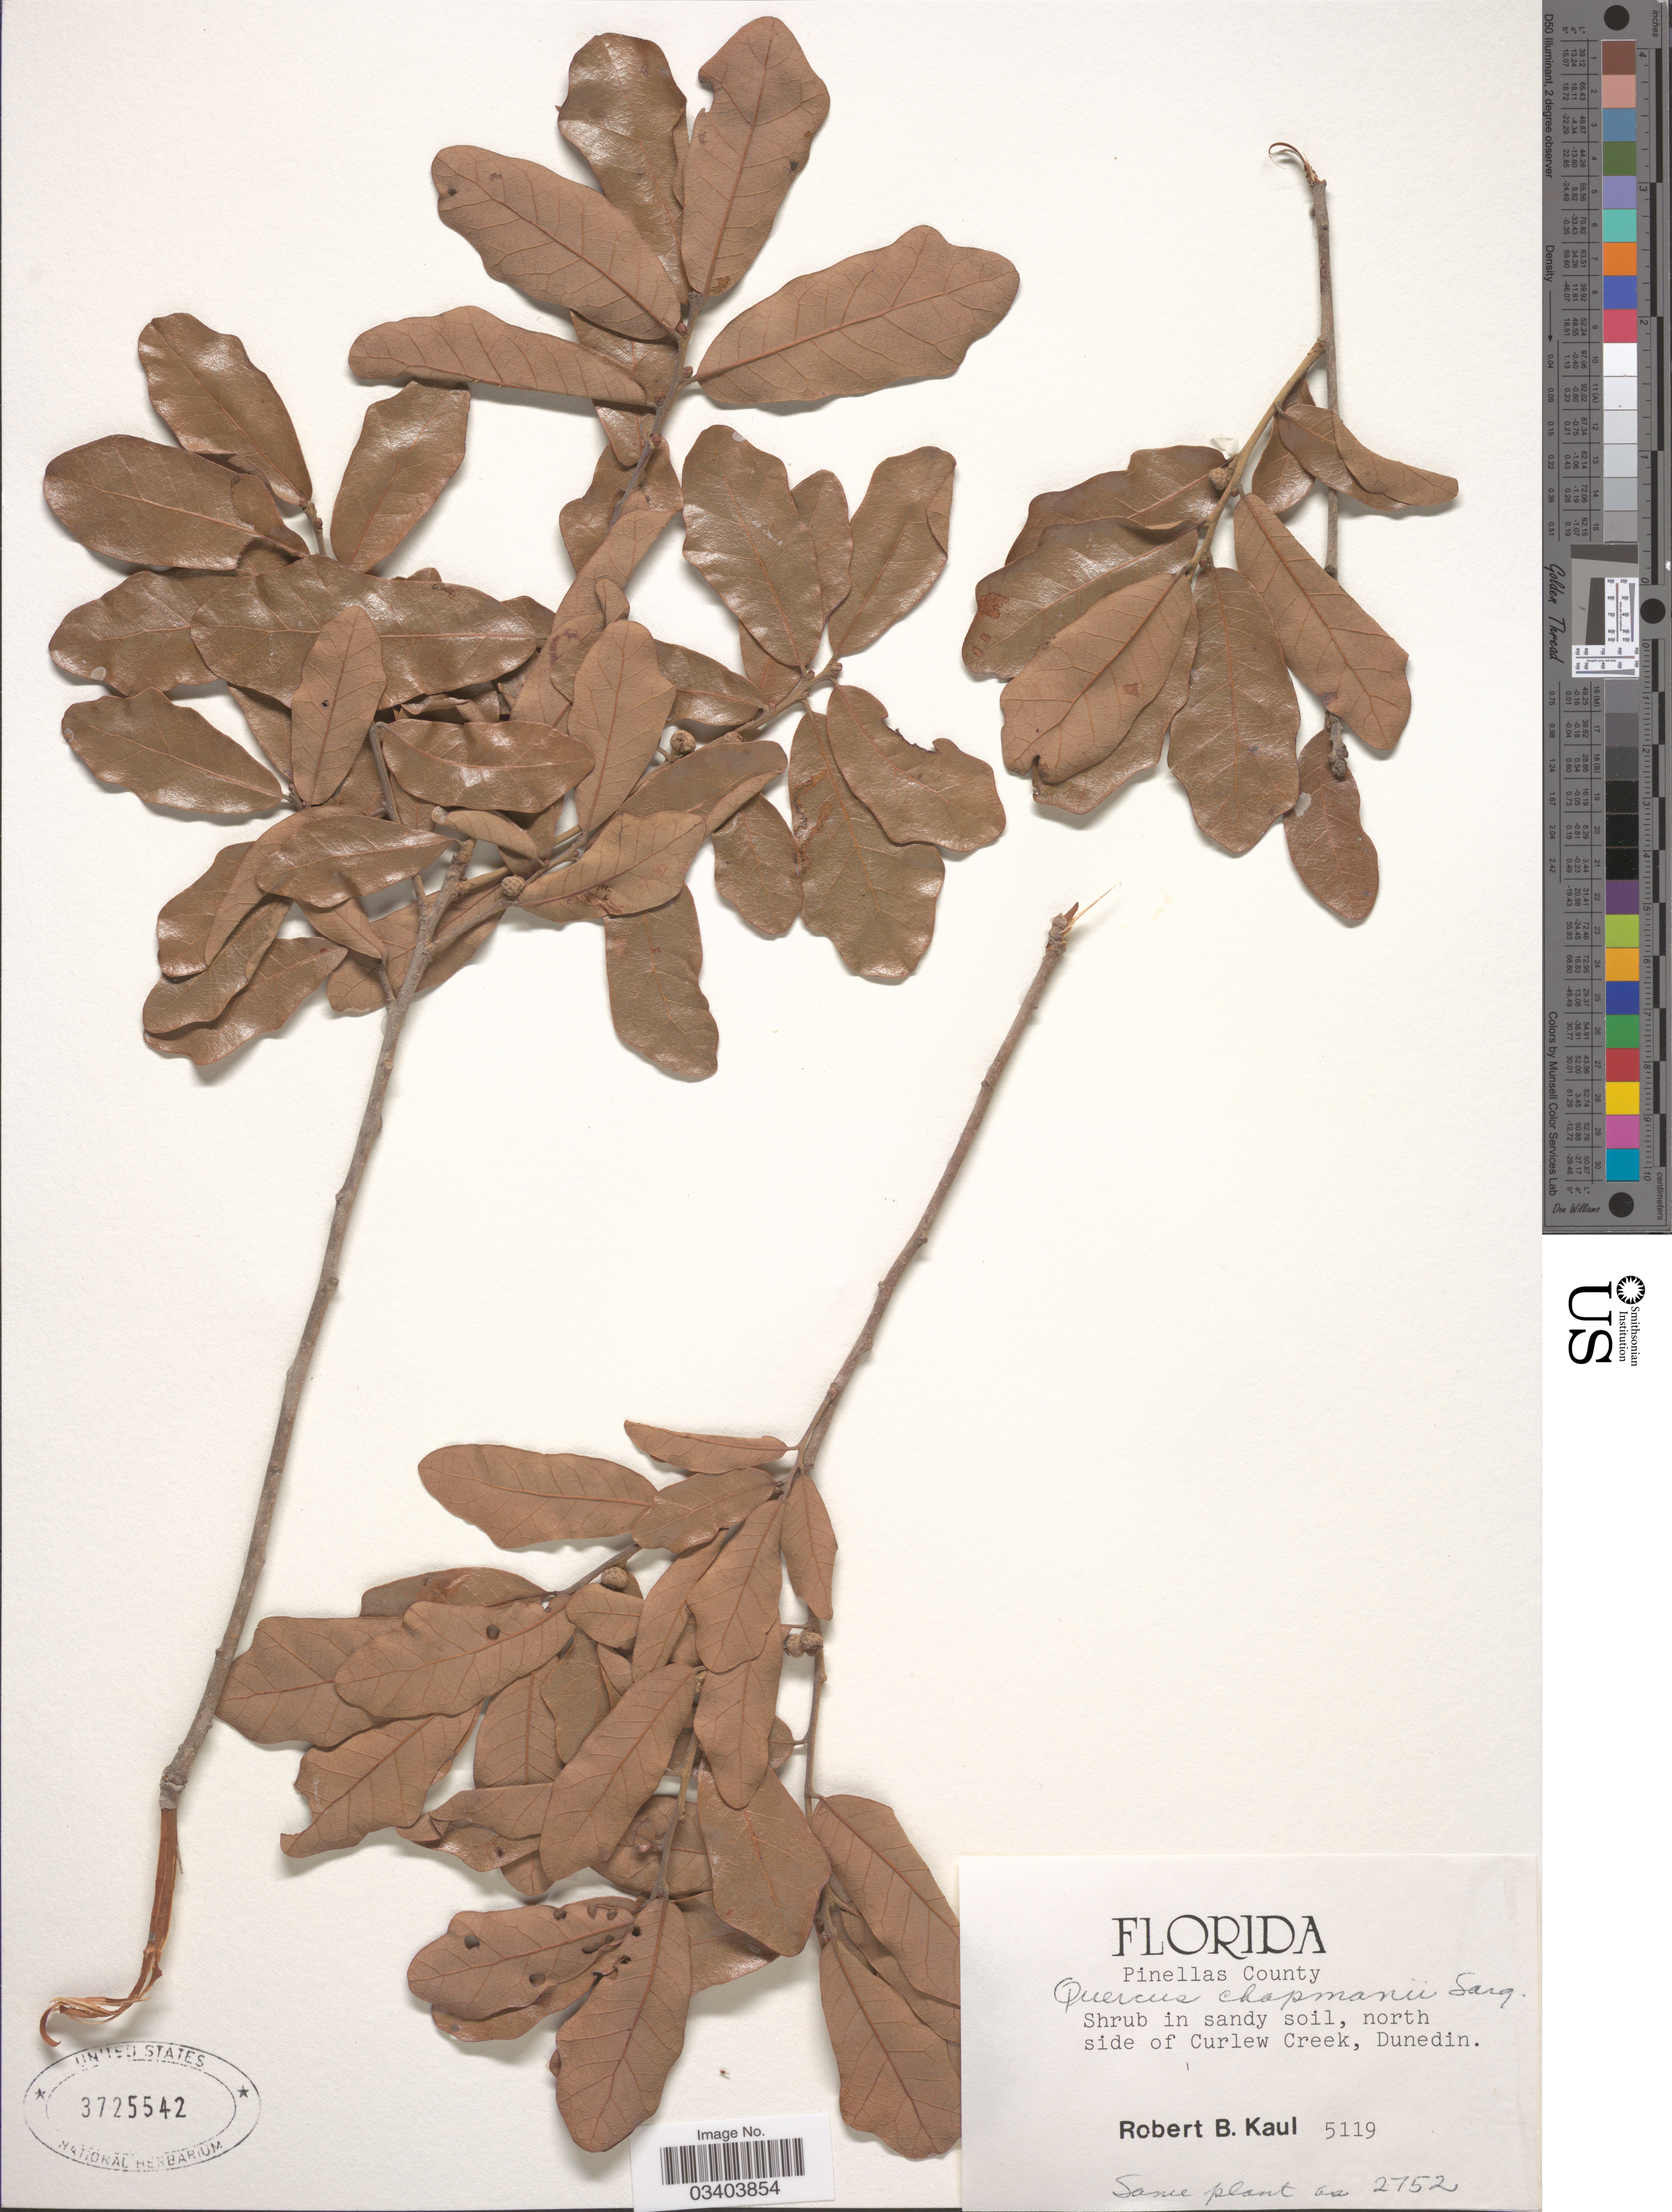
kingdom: Plantae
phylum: Tracheophyta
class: Magnoliopsida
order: Fagales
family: Fagaceae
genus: Quercus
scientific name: Quercus chapmanii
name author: Sarg.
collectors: R. Kaul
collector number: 5119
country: United States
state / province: Florida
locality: Pinellas County. North side of Curlew Creek, Dunedin.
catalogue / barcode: US 3725542